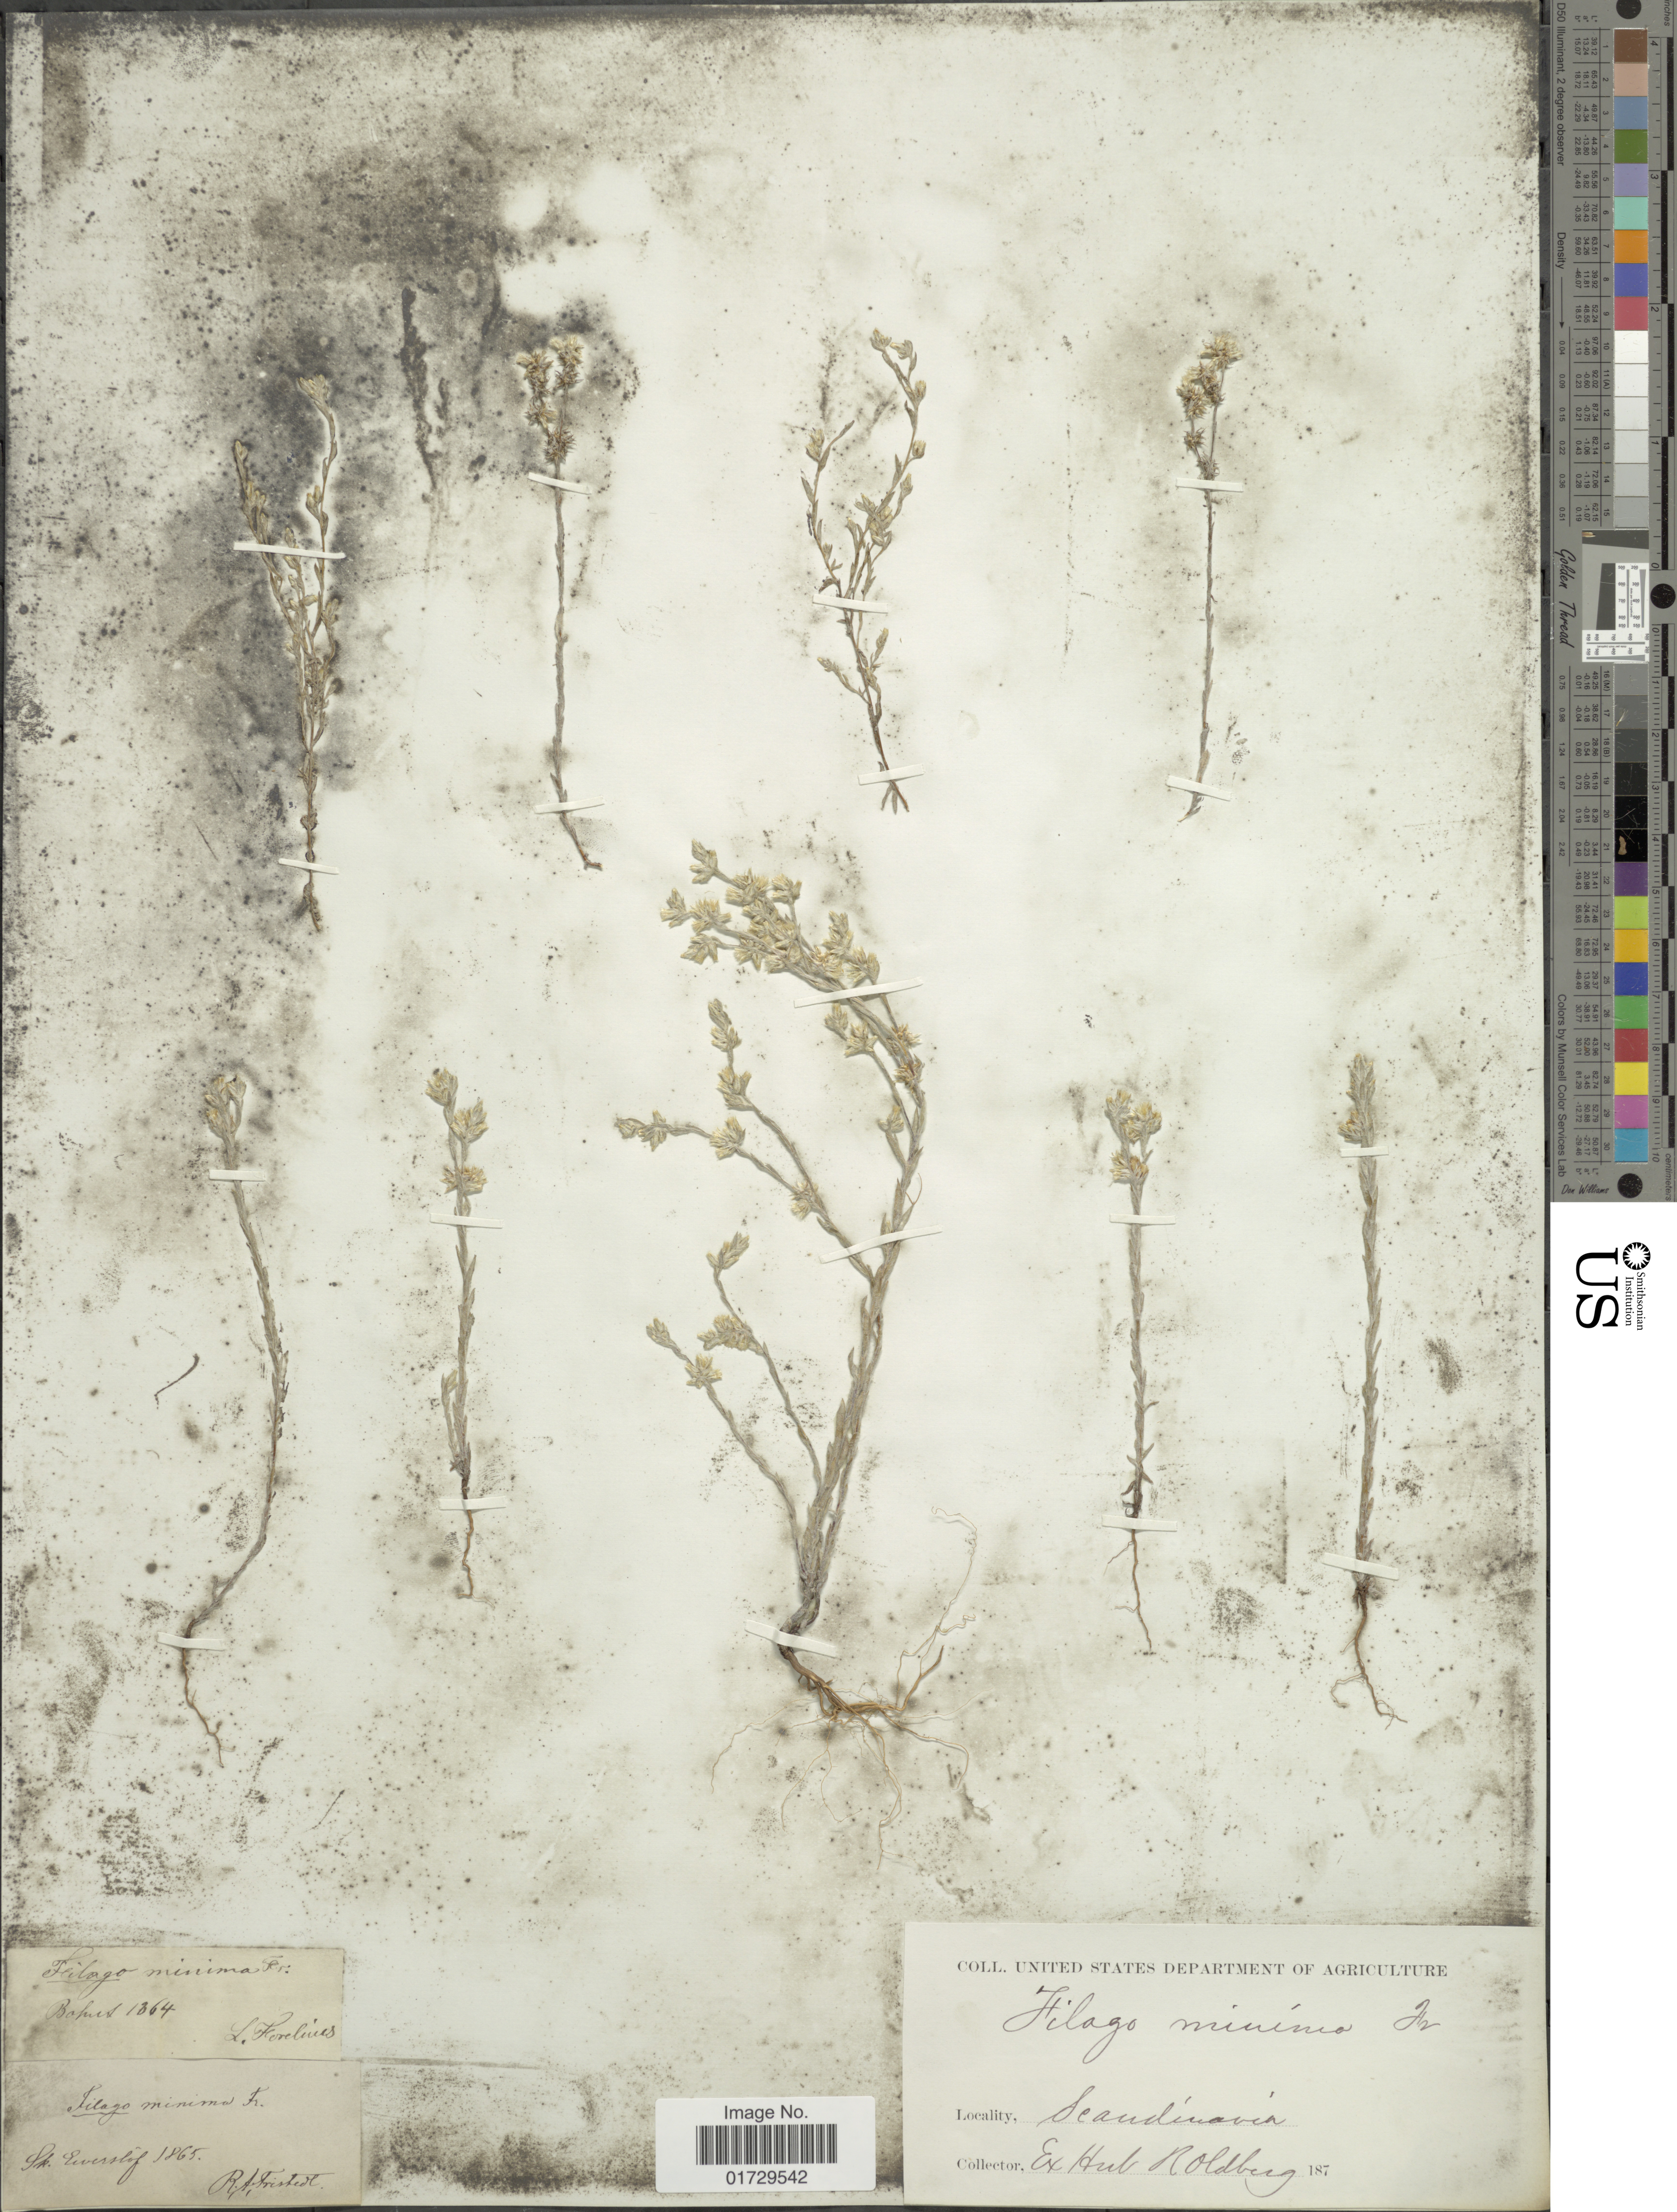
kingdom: Plantae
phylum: Tracheophyta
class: Magnoliopsida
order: Asterales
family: Asteraceae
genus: Filago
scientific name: Filago minima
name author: (Sm.) Pers.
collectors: R. Fristedt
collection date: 1865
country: Sweden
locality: Sk. Everslof, Scandinavia